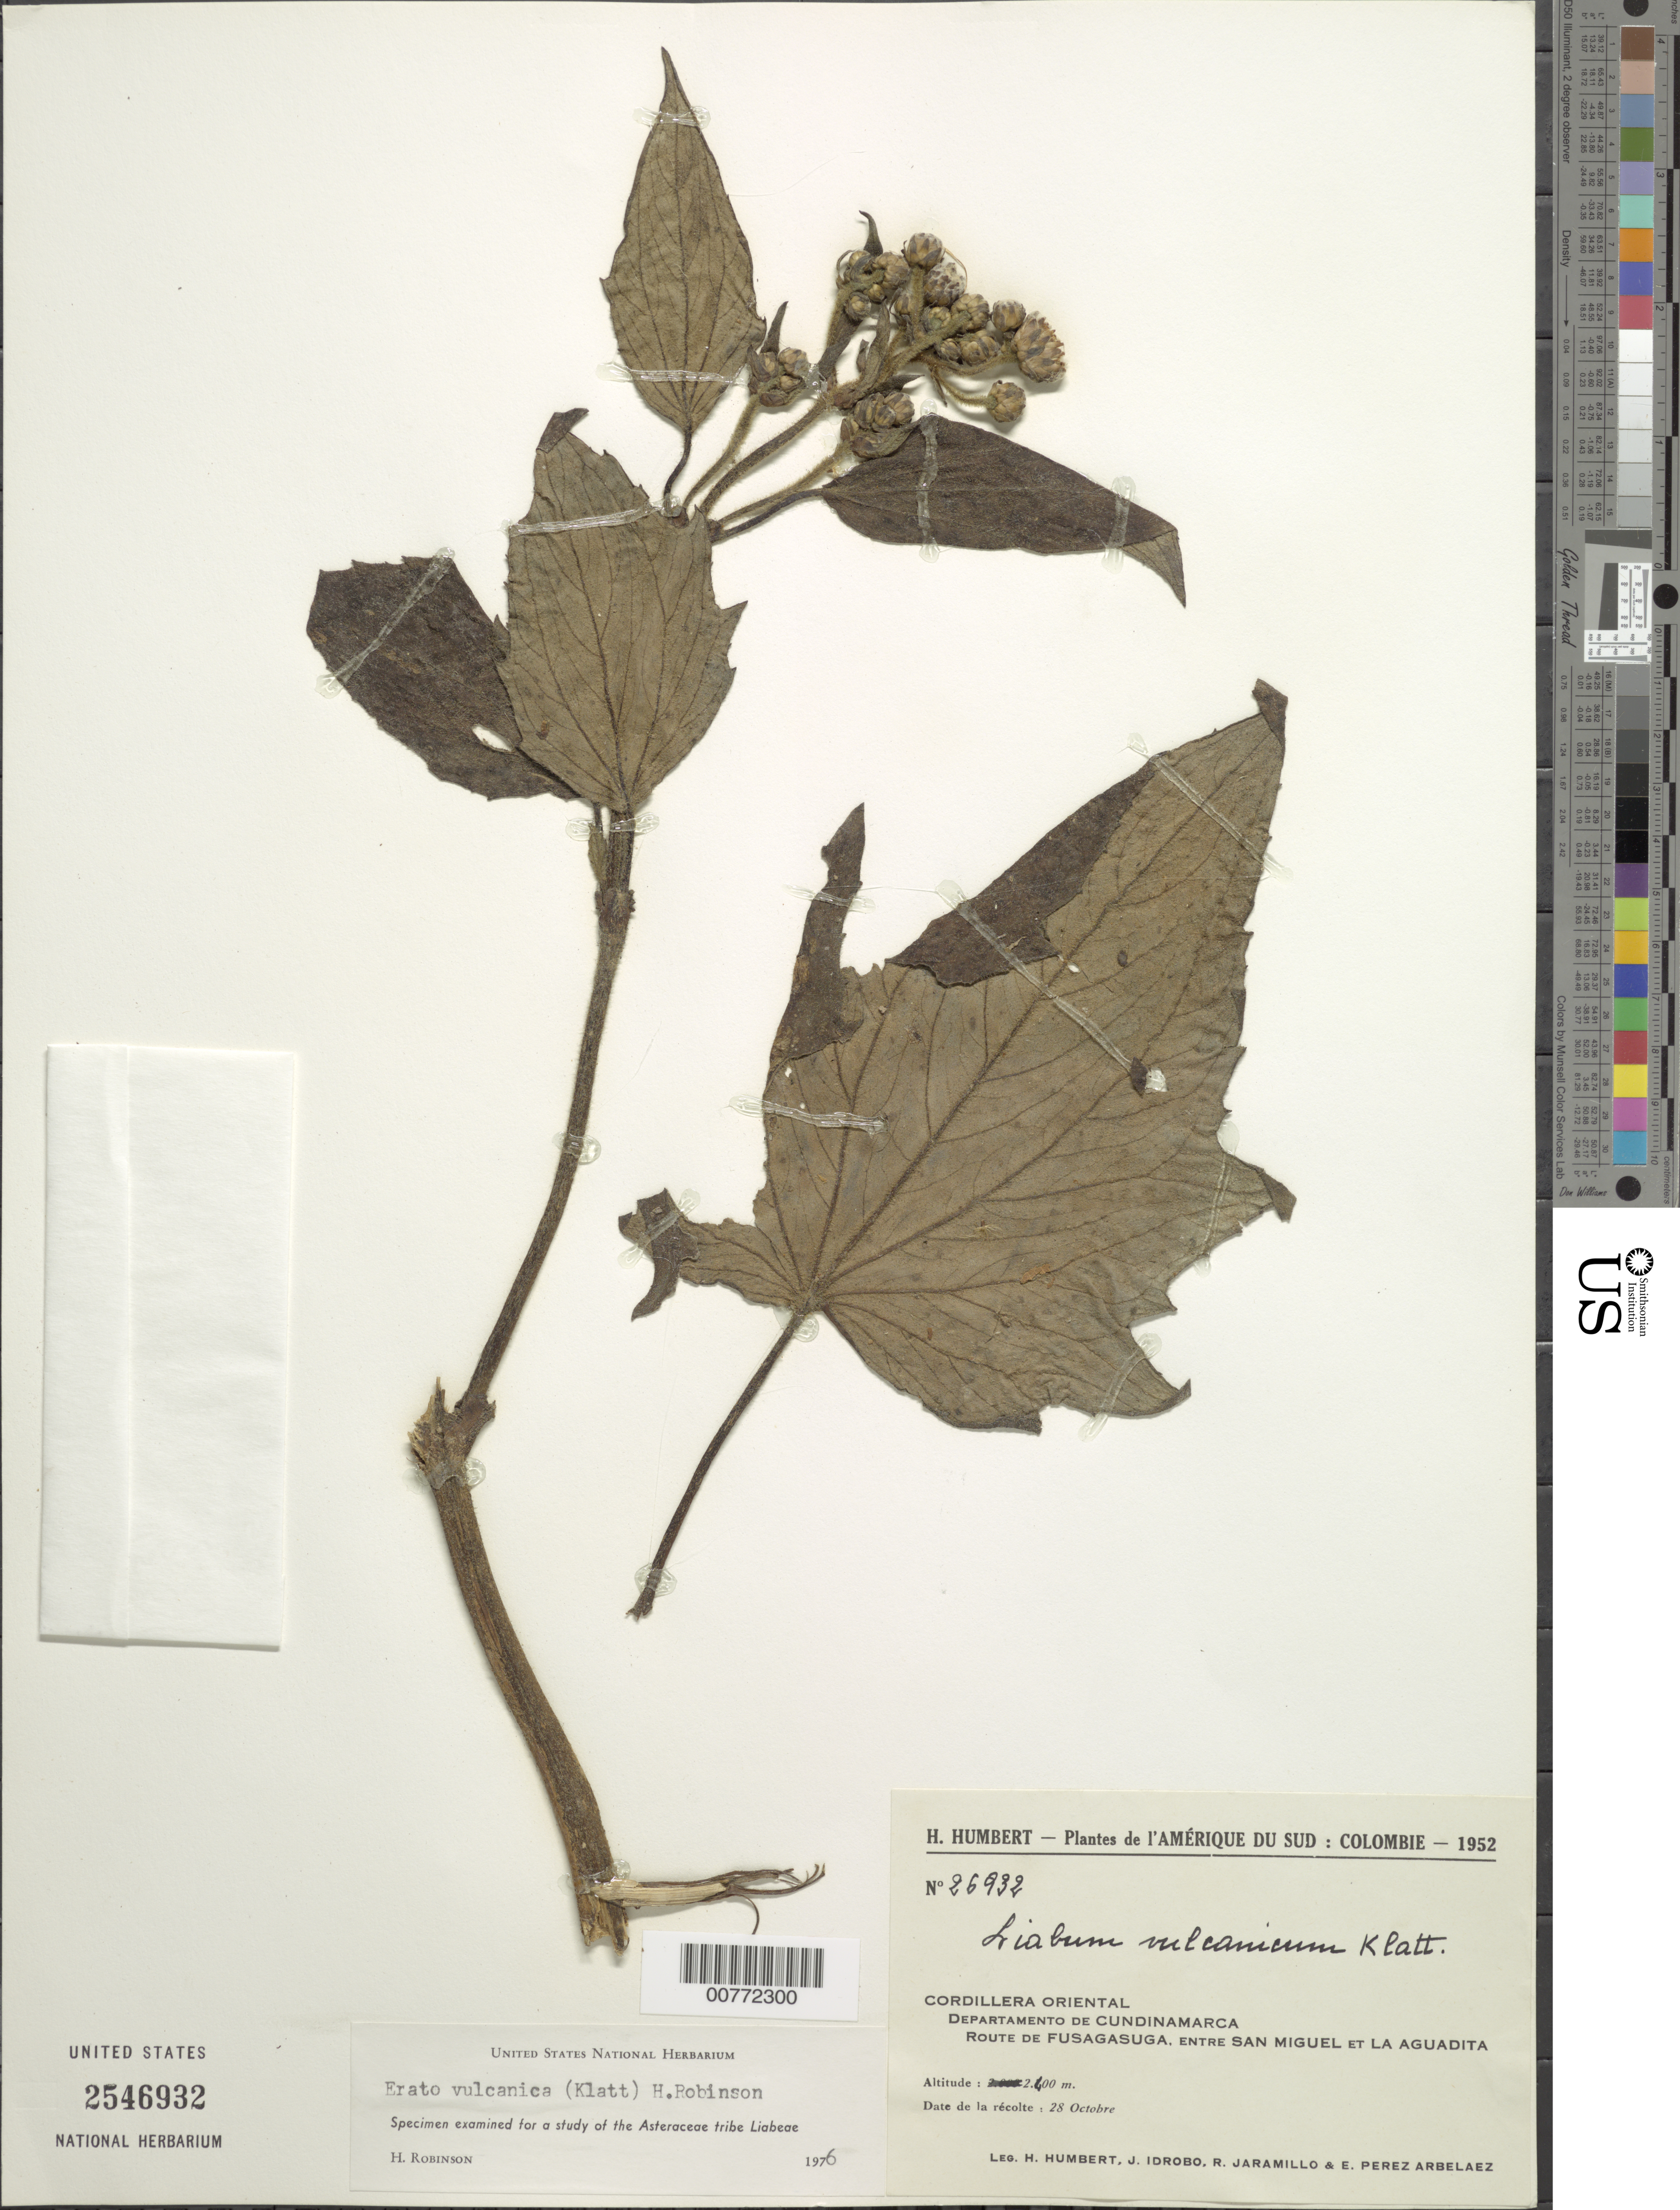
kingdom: Plantae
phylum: Tracheophyta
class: Magnoliopsida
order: Asterales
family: Asteraceae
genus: Erato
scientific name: Erato vulcanica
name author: (Klatt) H. Rob.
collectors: H. Humbert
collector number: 26932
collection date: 1952-10-28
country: Colombia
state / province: Cundinamarca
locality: Cordillera Oriental, Department de Cundinamarca, Route de Fusagasuga, Entre San Miguel et La Aguadita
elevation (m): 2400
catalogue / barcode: US 2546932